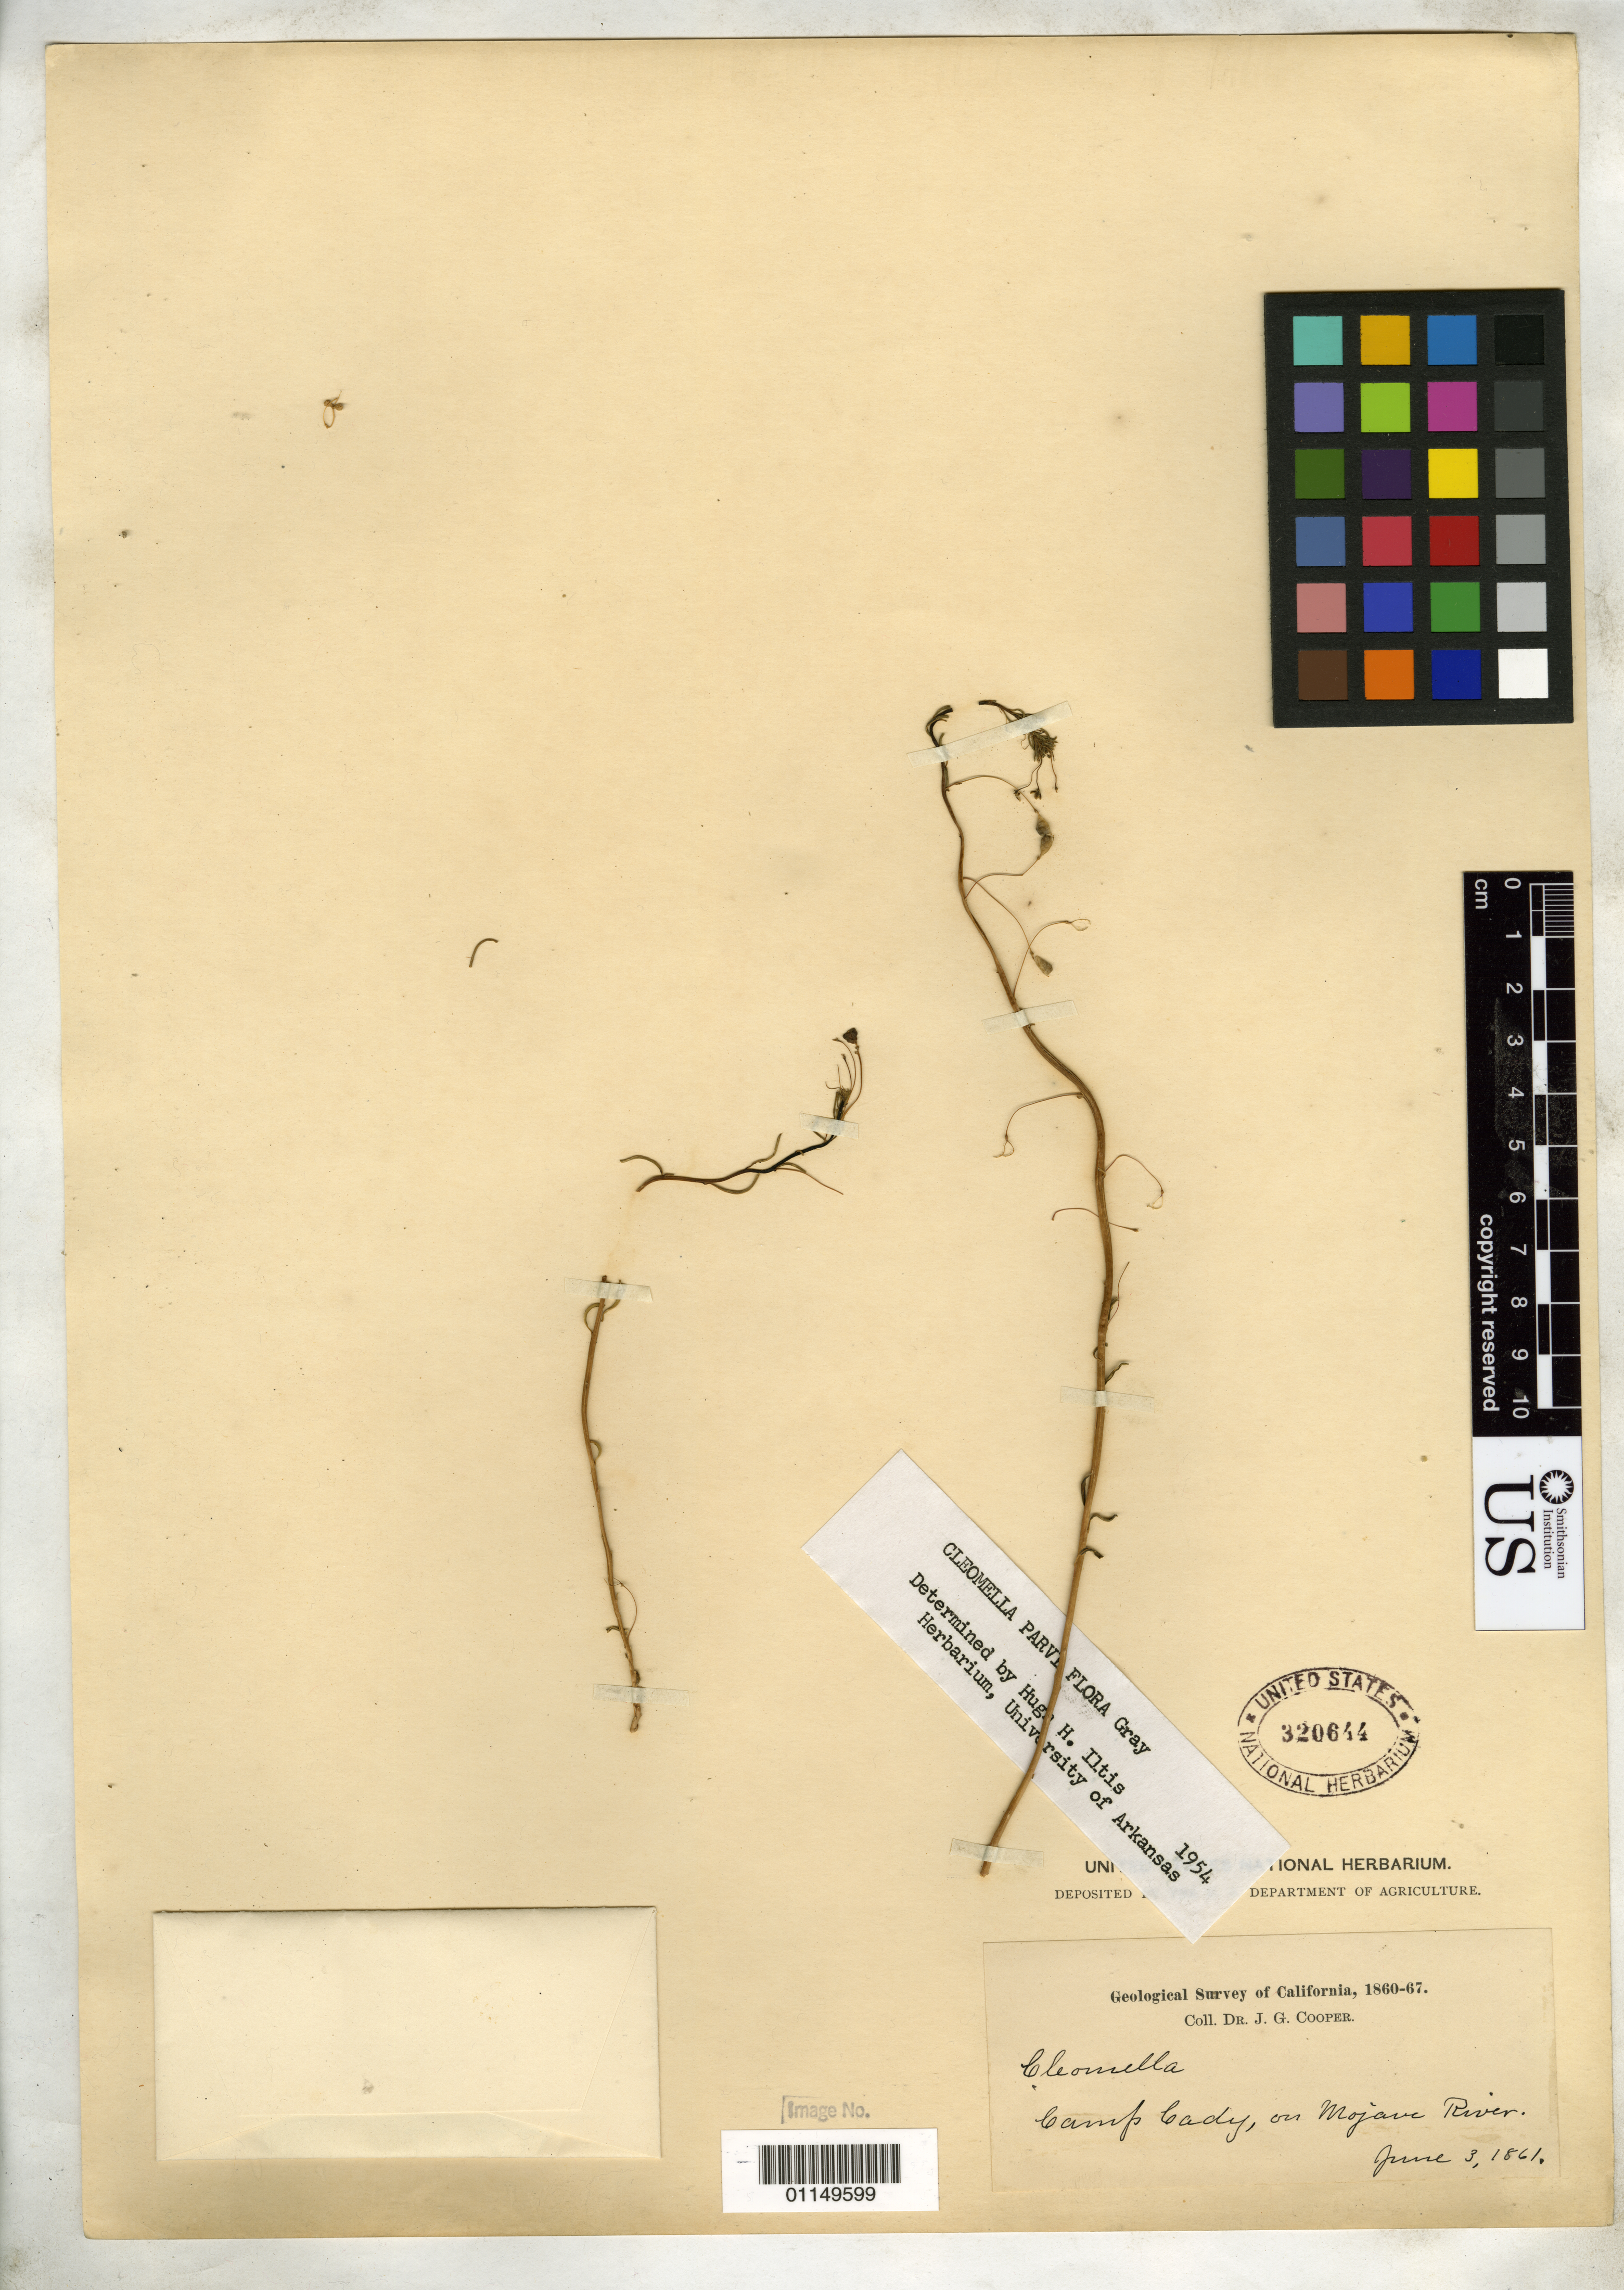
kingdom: Plantae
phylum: Tracheophyta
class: Magnoliopsida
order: Brassicales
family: Cleomaceae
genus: Cleomella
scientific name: Cleomella parviflora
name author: A. Gray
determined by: Iltis, Hugh Hellmut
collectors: J. G. Cooper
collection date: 1861-06-03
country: United States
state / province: California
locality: Camp Cady, on Mojave River.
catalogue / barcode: US 320644